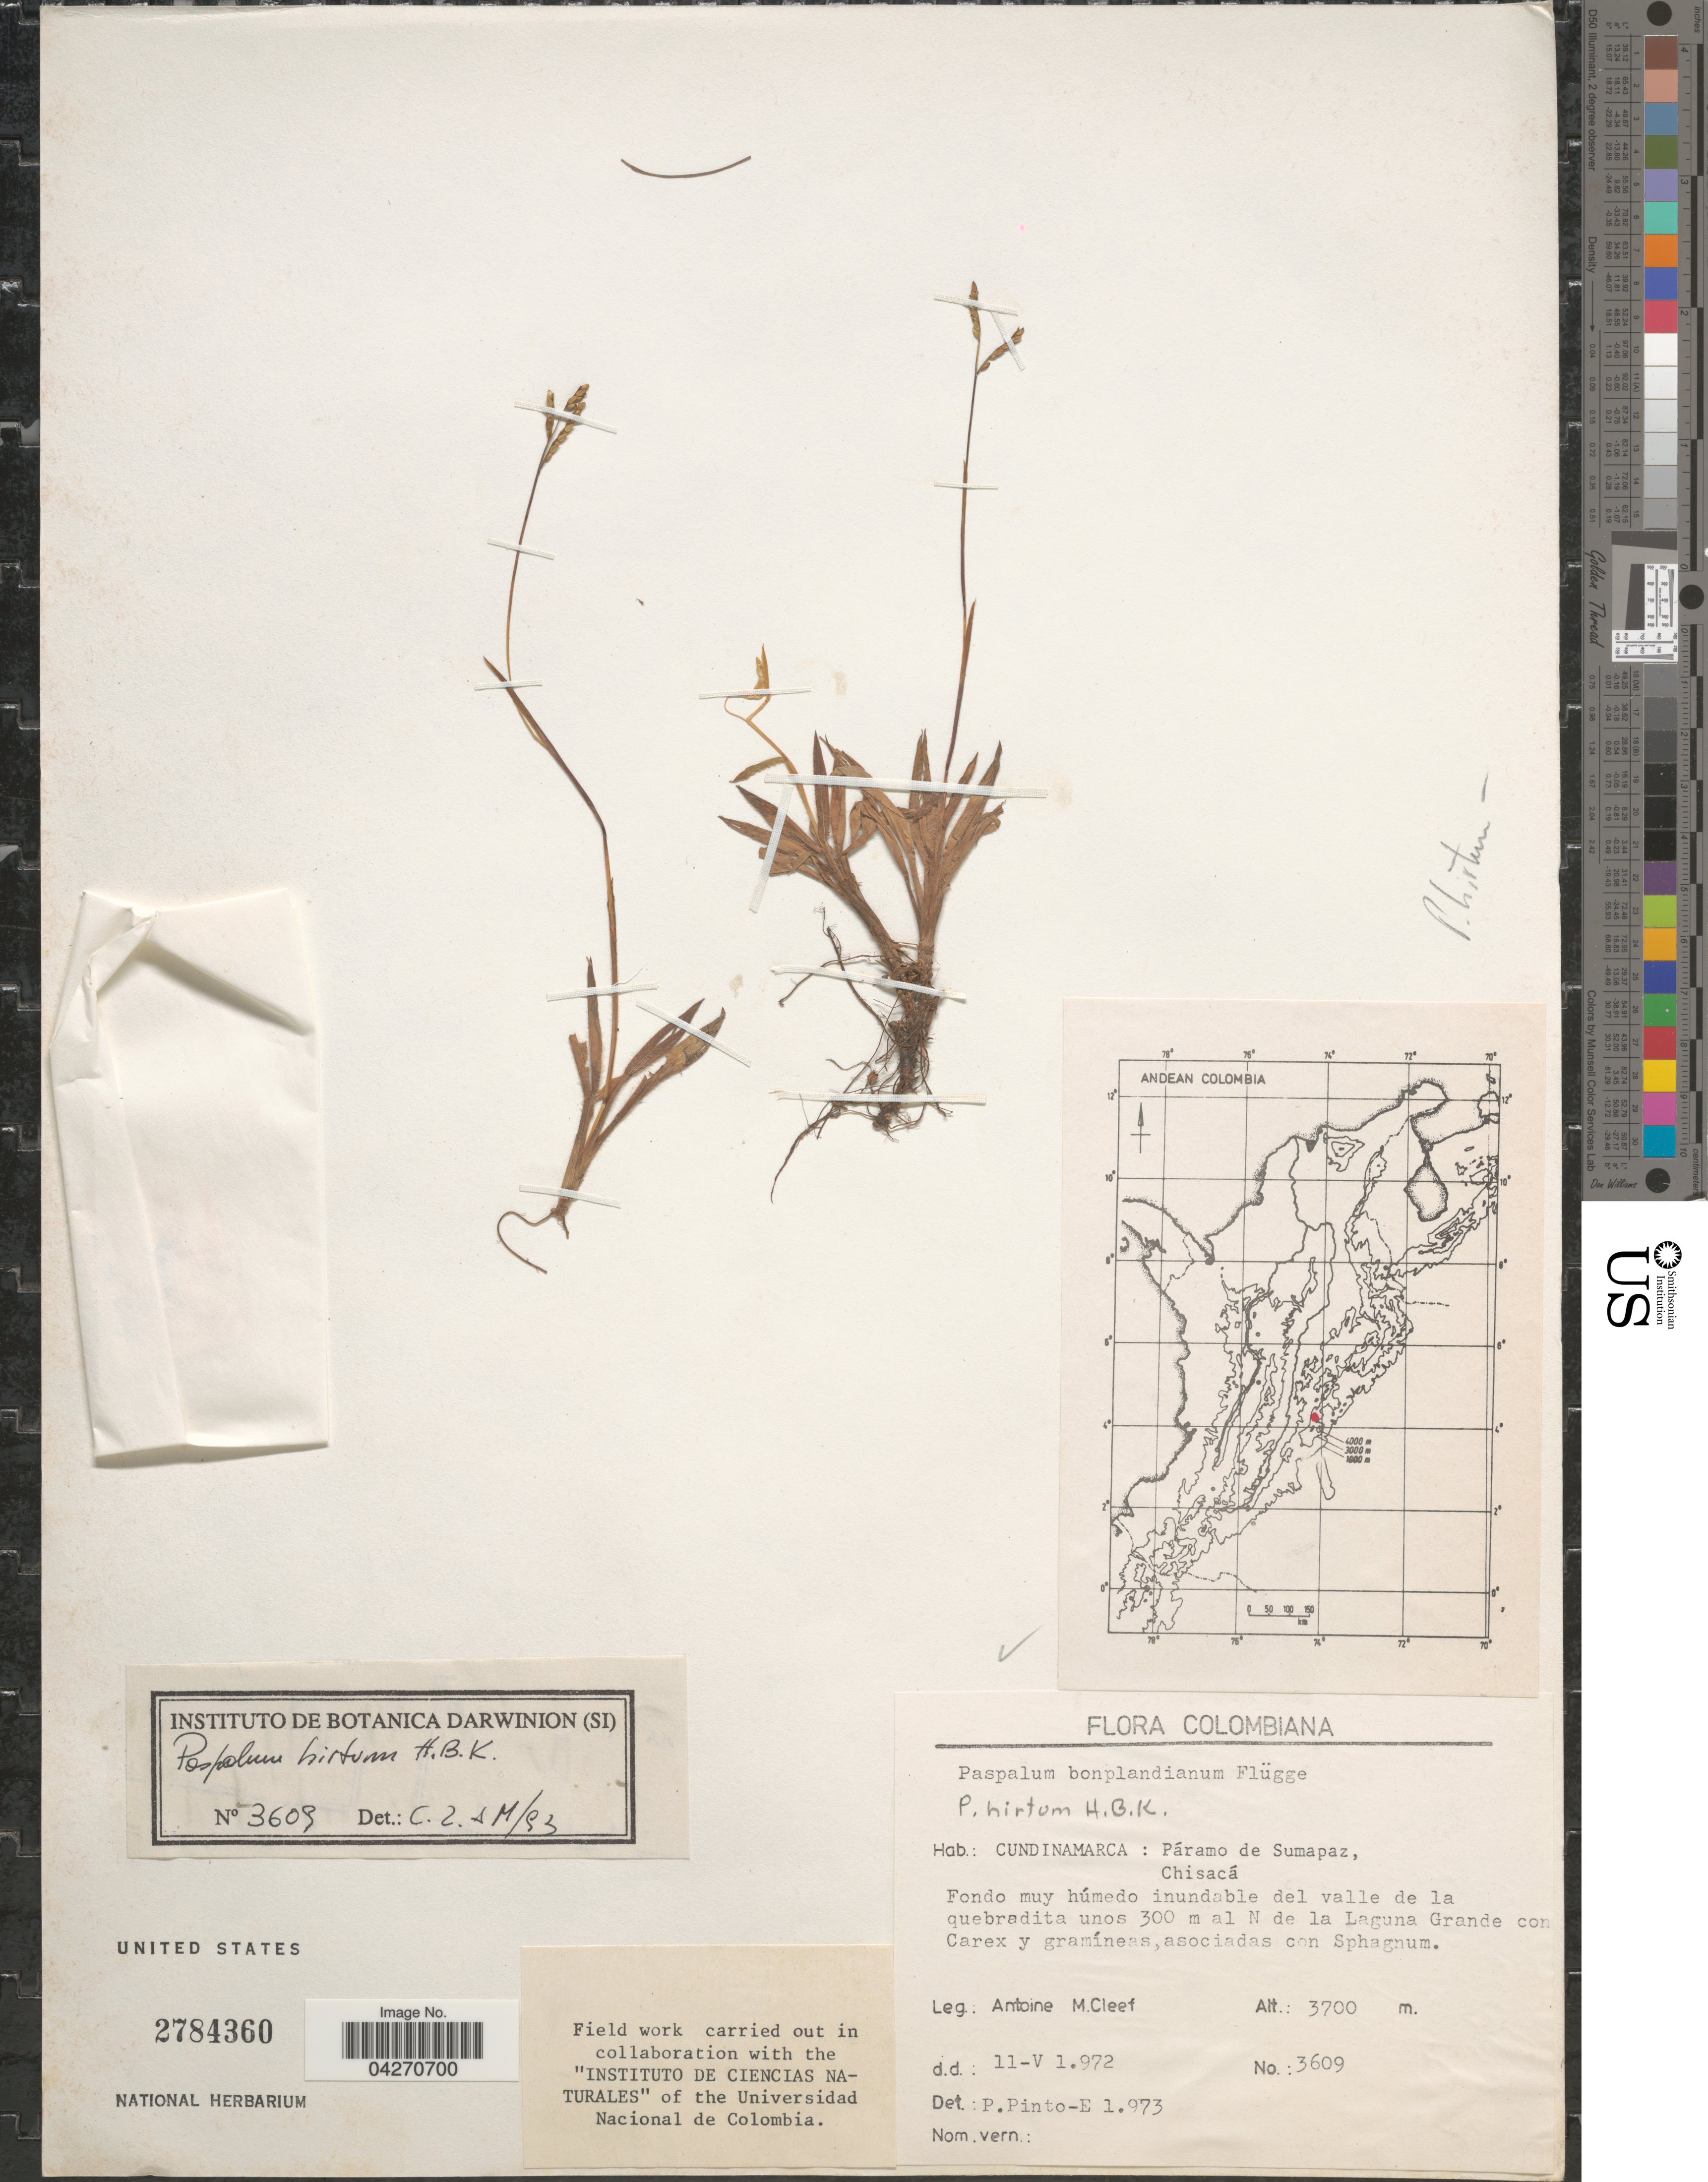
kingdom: Plantae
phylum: Tracheophyta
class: Liliopsida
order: Poales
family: Poaceae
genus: Paspalum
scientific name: Paspalum hirtum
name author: Kunth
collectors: A. M. Cleef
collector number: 3609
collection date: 1972-05-11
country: Colombia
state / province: Cundinamarca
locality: Páramo de Sumapaz, Chisacá. Fondo muy húmedo inundable del valle de la quebradito unos 300 m al N de la Laguna Grande Con Carex y gramíneas, asociadas con Sphagnum.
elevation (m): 3700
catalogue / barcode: US 2784360